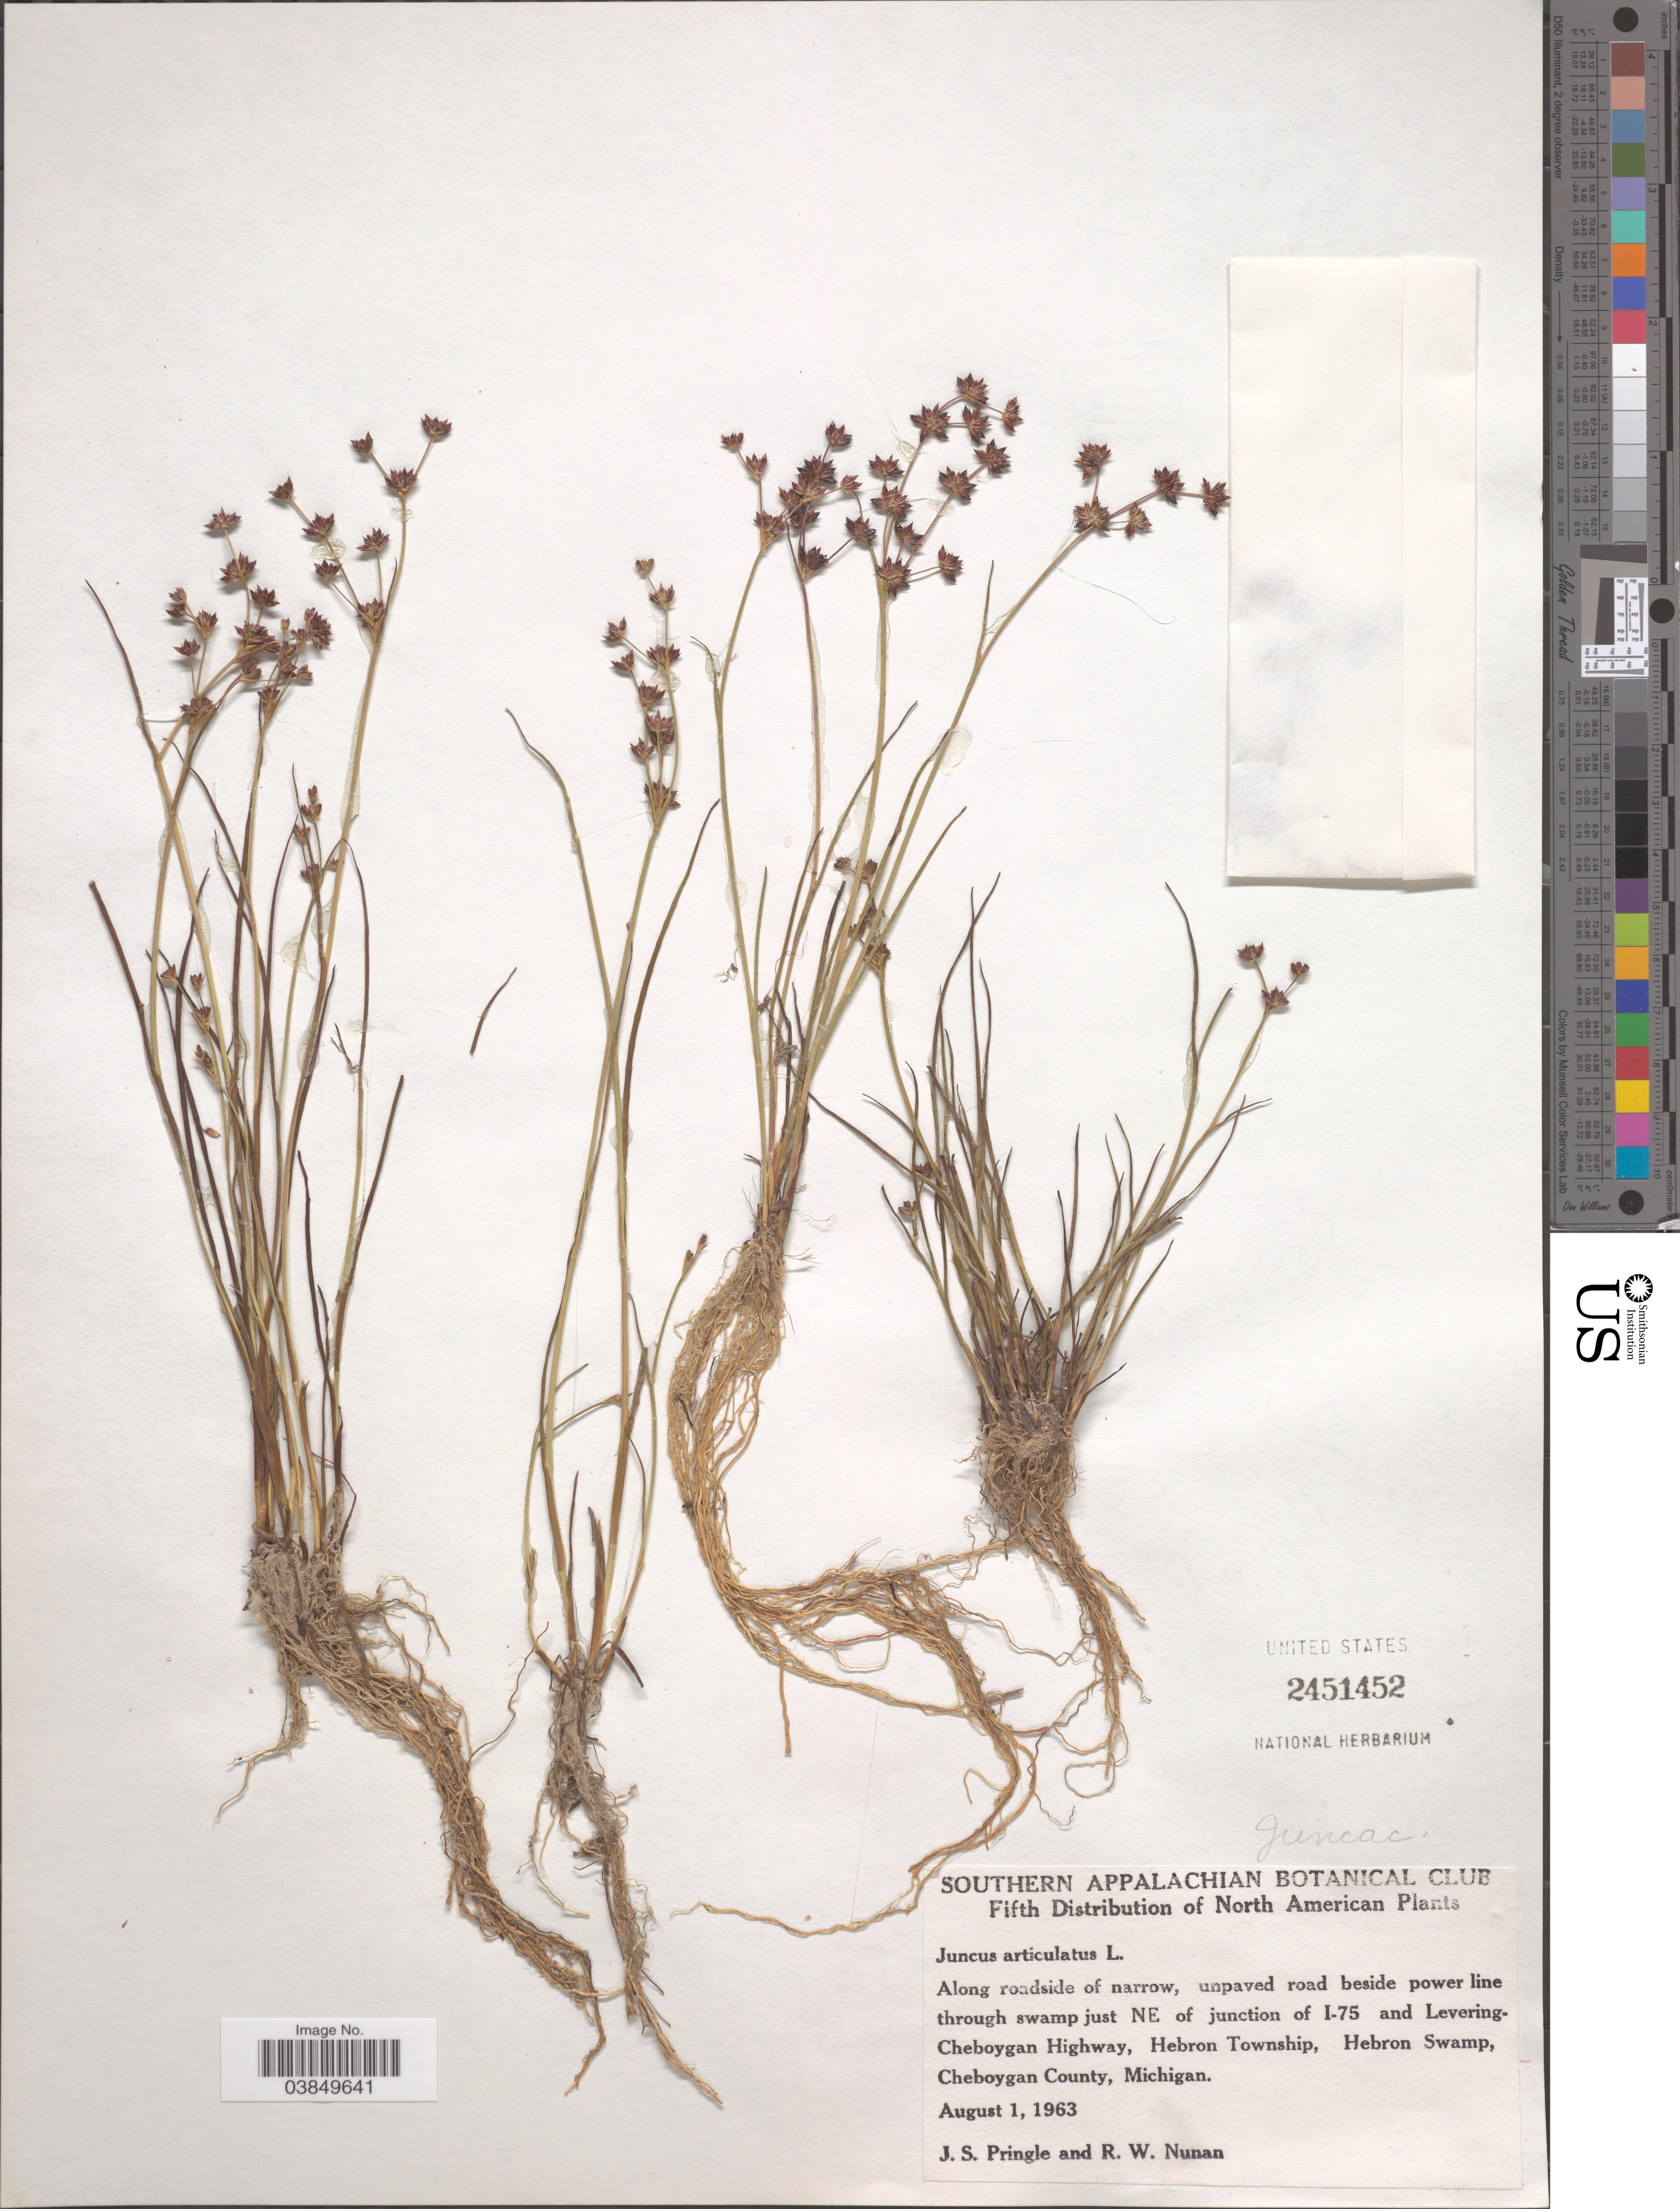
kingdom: Plantae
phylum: Tracheophyta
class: Liliopsida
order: Poales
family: Juncaceae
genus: Juncus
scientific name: Juncus articulatus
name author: L.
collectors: J. S. Pringle & R. Nunan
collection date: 1963-08-01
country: United States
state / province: Michigan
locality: Along roadside of narrow, unpaved road beside power line through swamp just NE of junction of I-75 and Levering-Cheboygan Highway, Hebron Township, Hebron Swamp, Cheboygan County.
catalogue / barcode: US 2451452